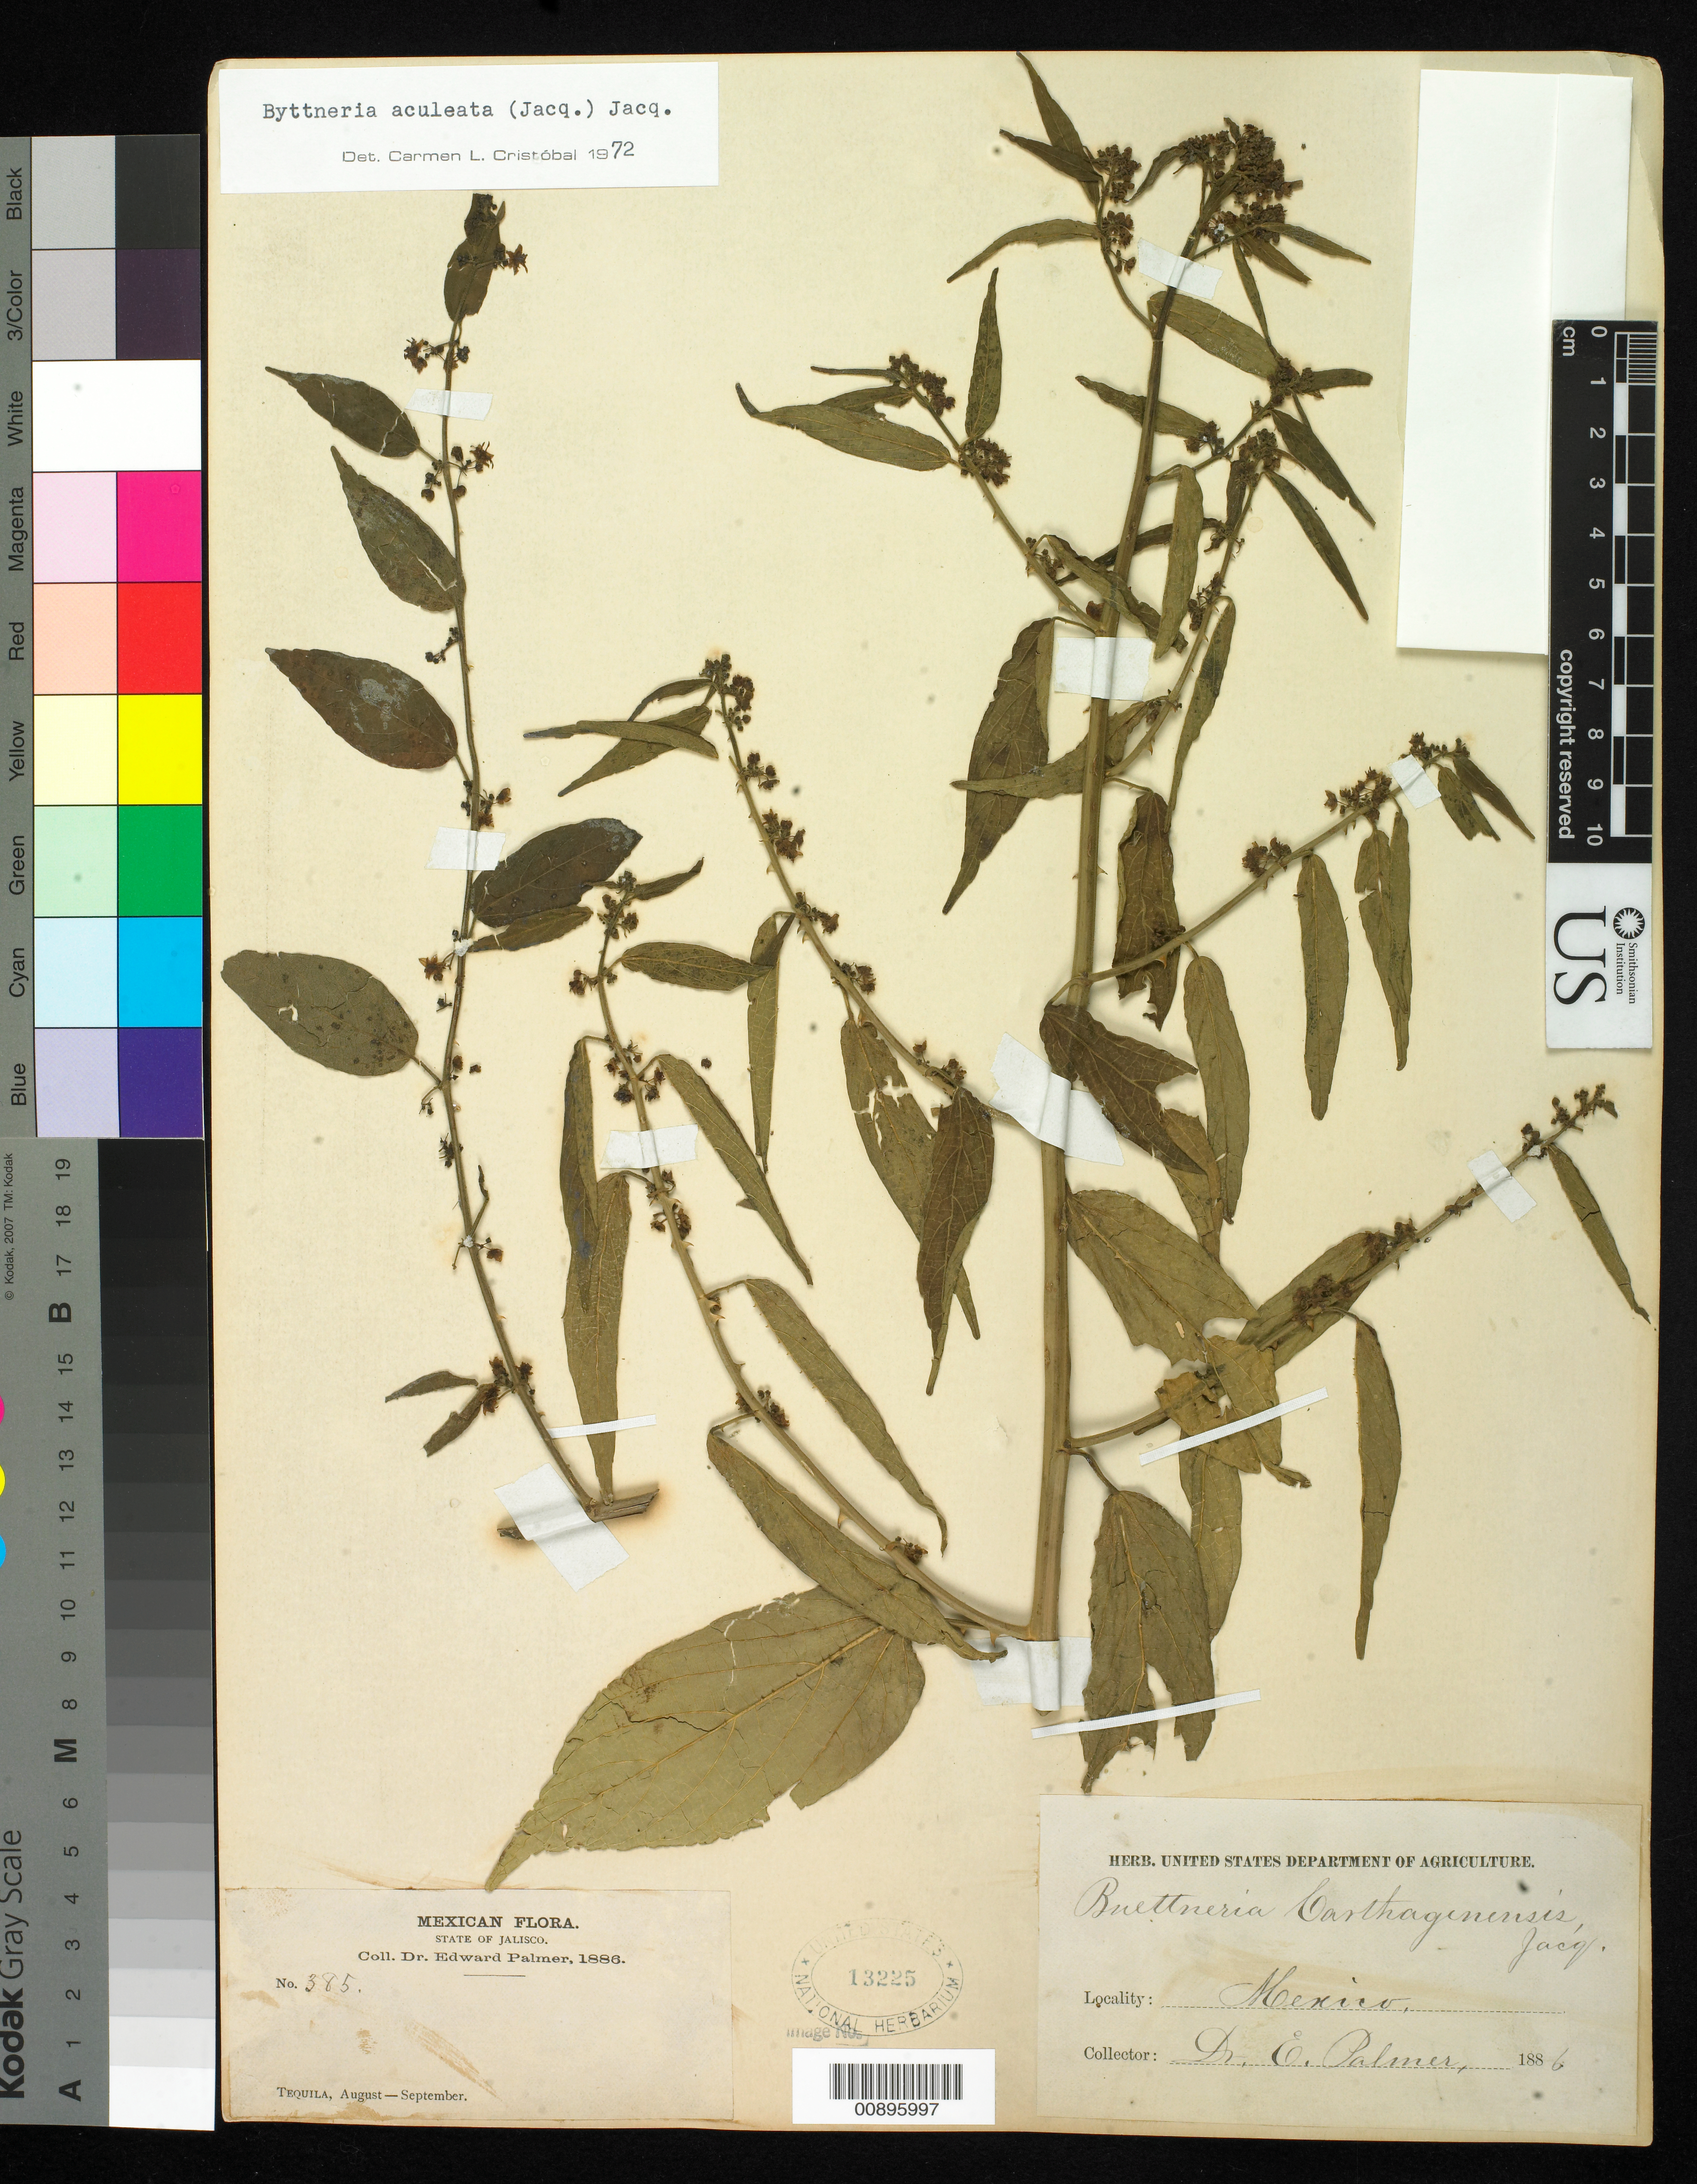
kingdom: Plantae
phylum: Tracheophyta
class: Magnoliopsida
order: Malvales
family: Malvaceae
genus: Byttneria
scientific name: Byttneria aculeata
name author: (Jacq.) Jacq.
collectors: E. Palmer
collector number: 385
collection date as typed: Aug 1886 to -- Sep 1886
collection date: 1886-08/1886-09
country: Mexico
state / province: Jalisco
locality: Tequila, Jalisco.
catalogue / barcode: US 13225